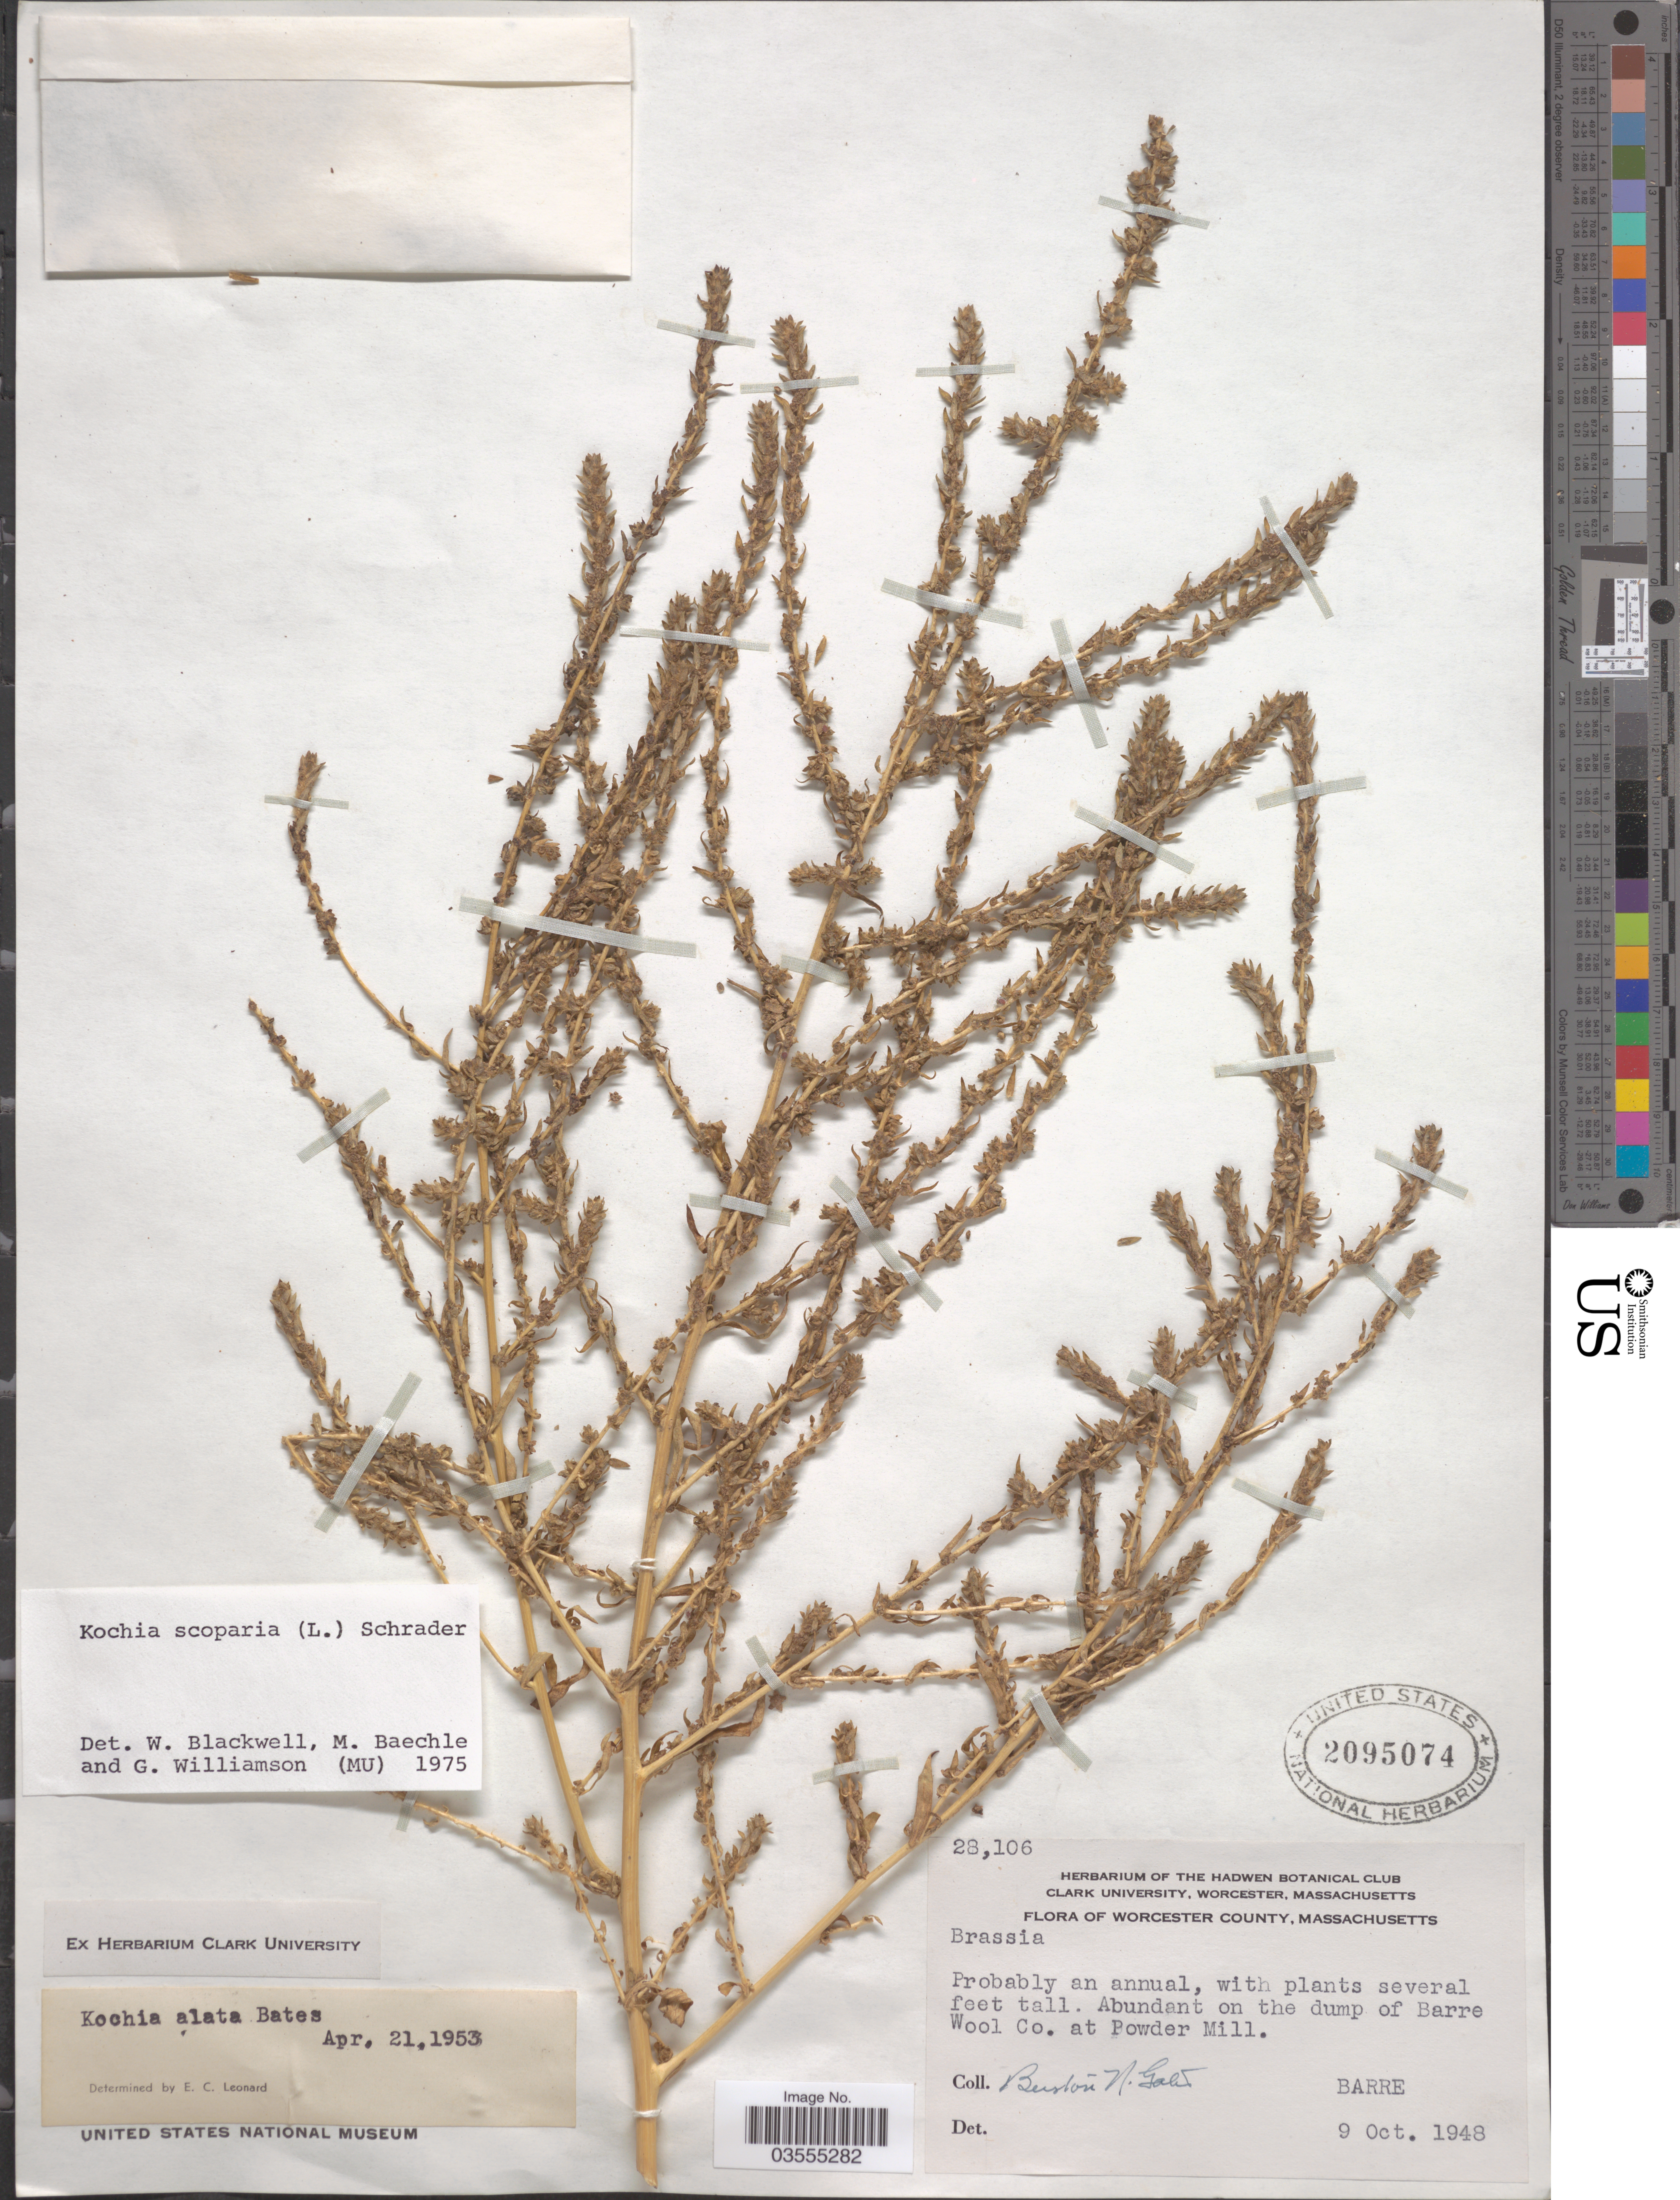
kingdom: Plantae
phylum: Tracheophyta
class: Magnoliopsida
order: Caryophyllales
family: Amaranthaceae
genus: Bassia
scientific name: Bassia scoparia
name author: (L.) Voss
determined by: U.S. National Herbarium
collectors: B. N. Gates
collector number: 28106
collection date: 1948-10-09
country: United States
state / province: Massachusetts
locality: Worcester County. Abundant on the dump of Barre Wool Co. at Powder Mill. Barre.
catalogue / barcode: US 2095074